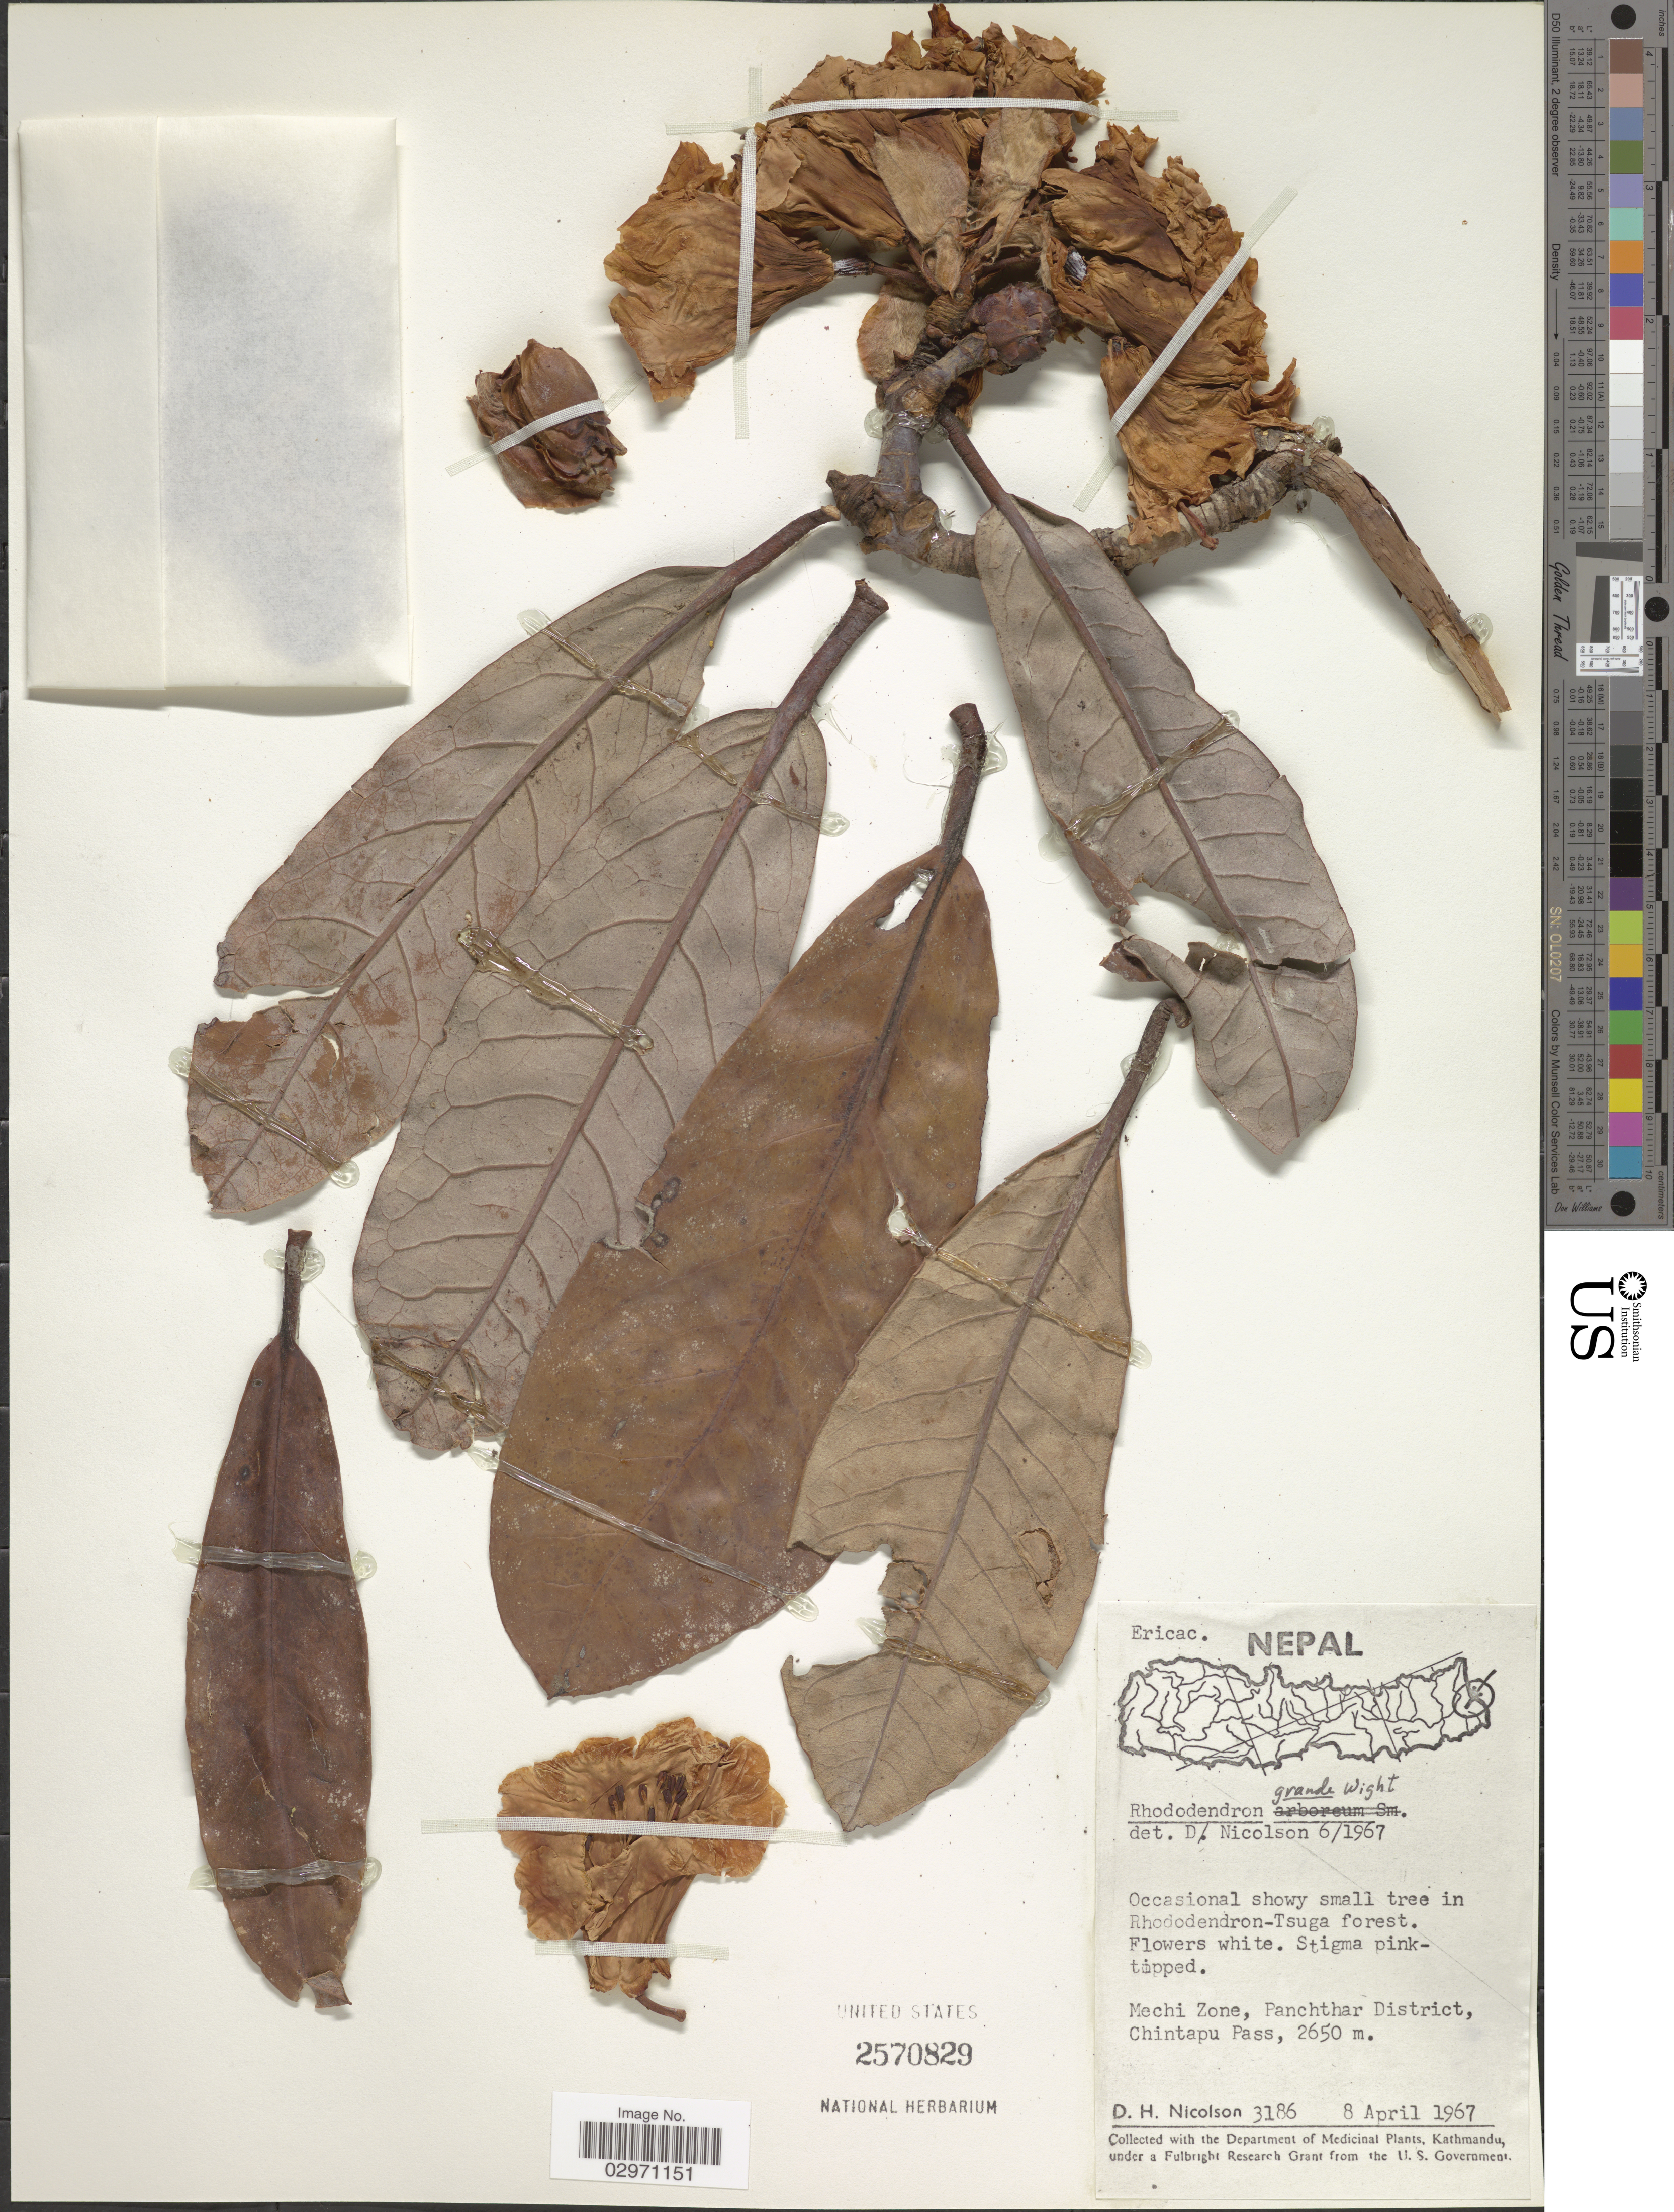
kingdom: Plantae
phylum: Tracheophyta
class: Magnoliopsida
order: Ericales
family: Ericaceae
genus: Rhododendron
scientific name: Rhododendron grande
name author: Wight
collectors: D. H. Nicolson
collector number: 3186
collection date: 1967-04-08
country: Nepal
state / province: Mechi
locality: Mechi Zone, Panchthar District, Chintapu Pass.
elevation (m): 2650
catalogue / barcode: US 2570829